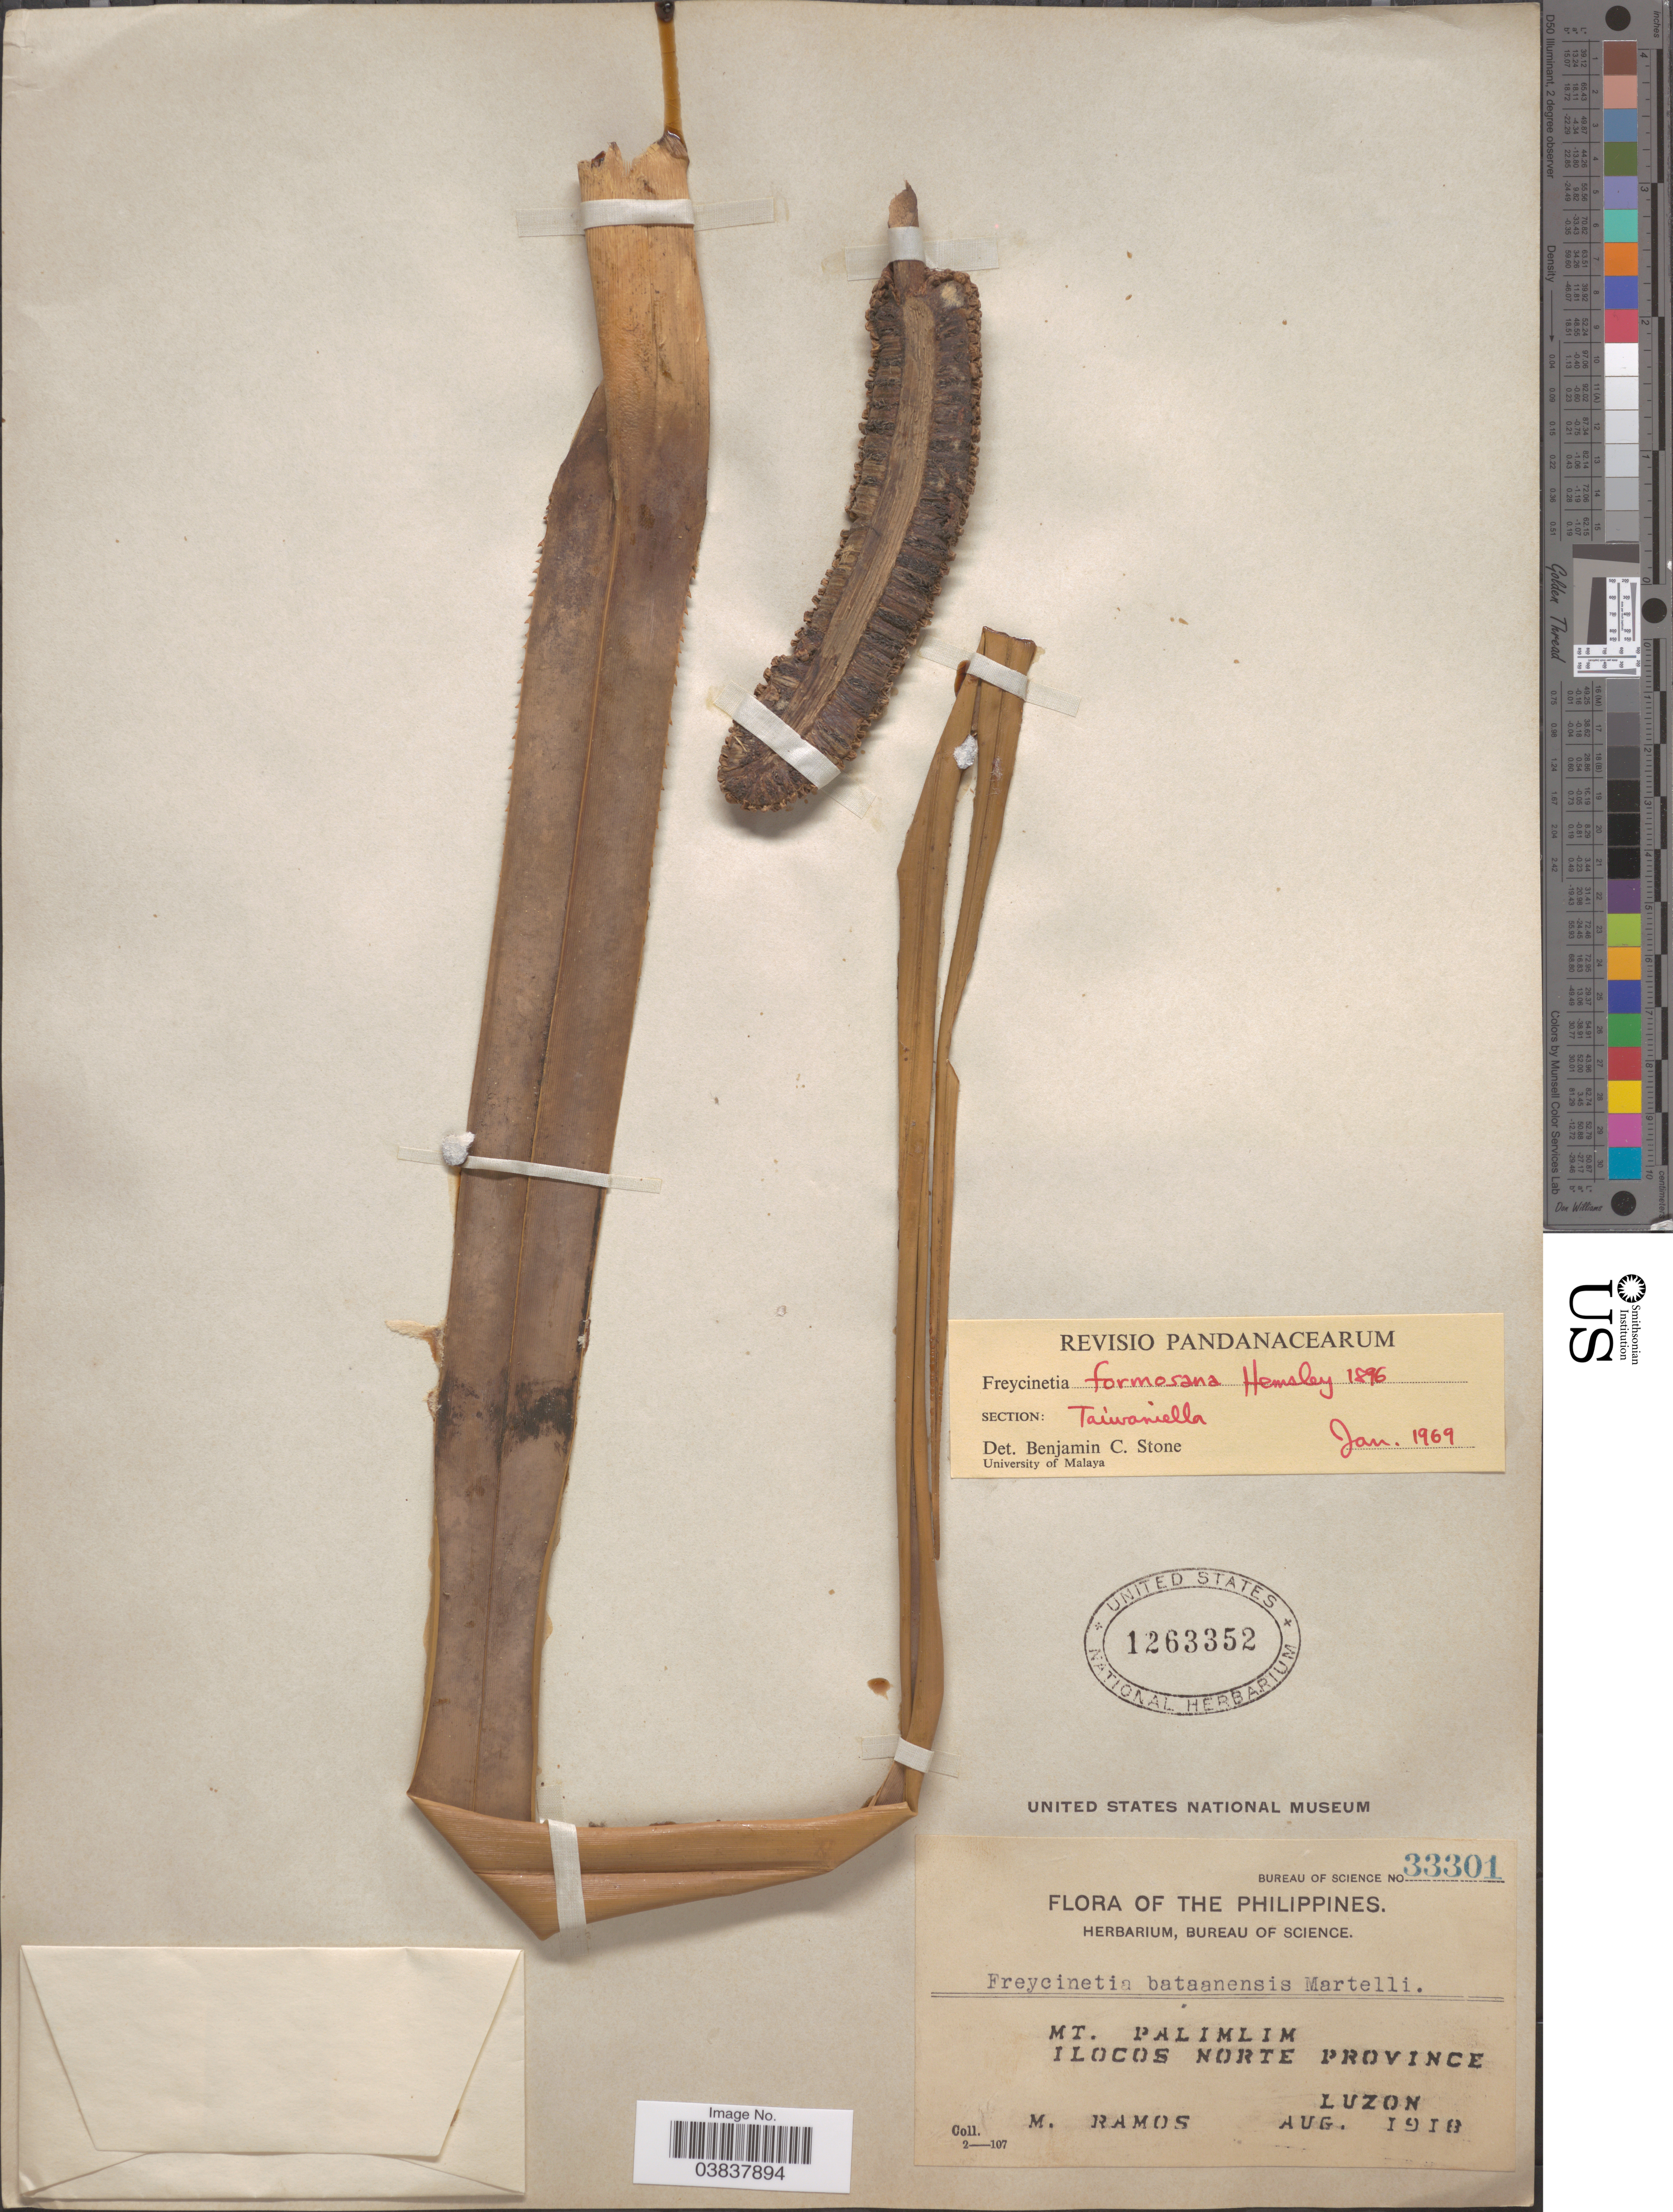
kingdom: Plantae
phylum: Tracheophyta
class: Liliopsida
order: Pandanales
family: Pandanaceae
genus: Freycinetia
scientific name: Freycinetia formosana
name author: Hemsl.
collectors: M. Ramos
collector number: Bureau of Science 33301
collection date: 1918-08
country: Philippines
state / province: Ilocos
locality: Mt. Palimlim, Ilocos Norte Province, Luzon.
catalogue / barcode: US 1263352